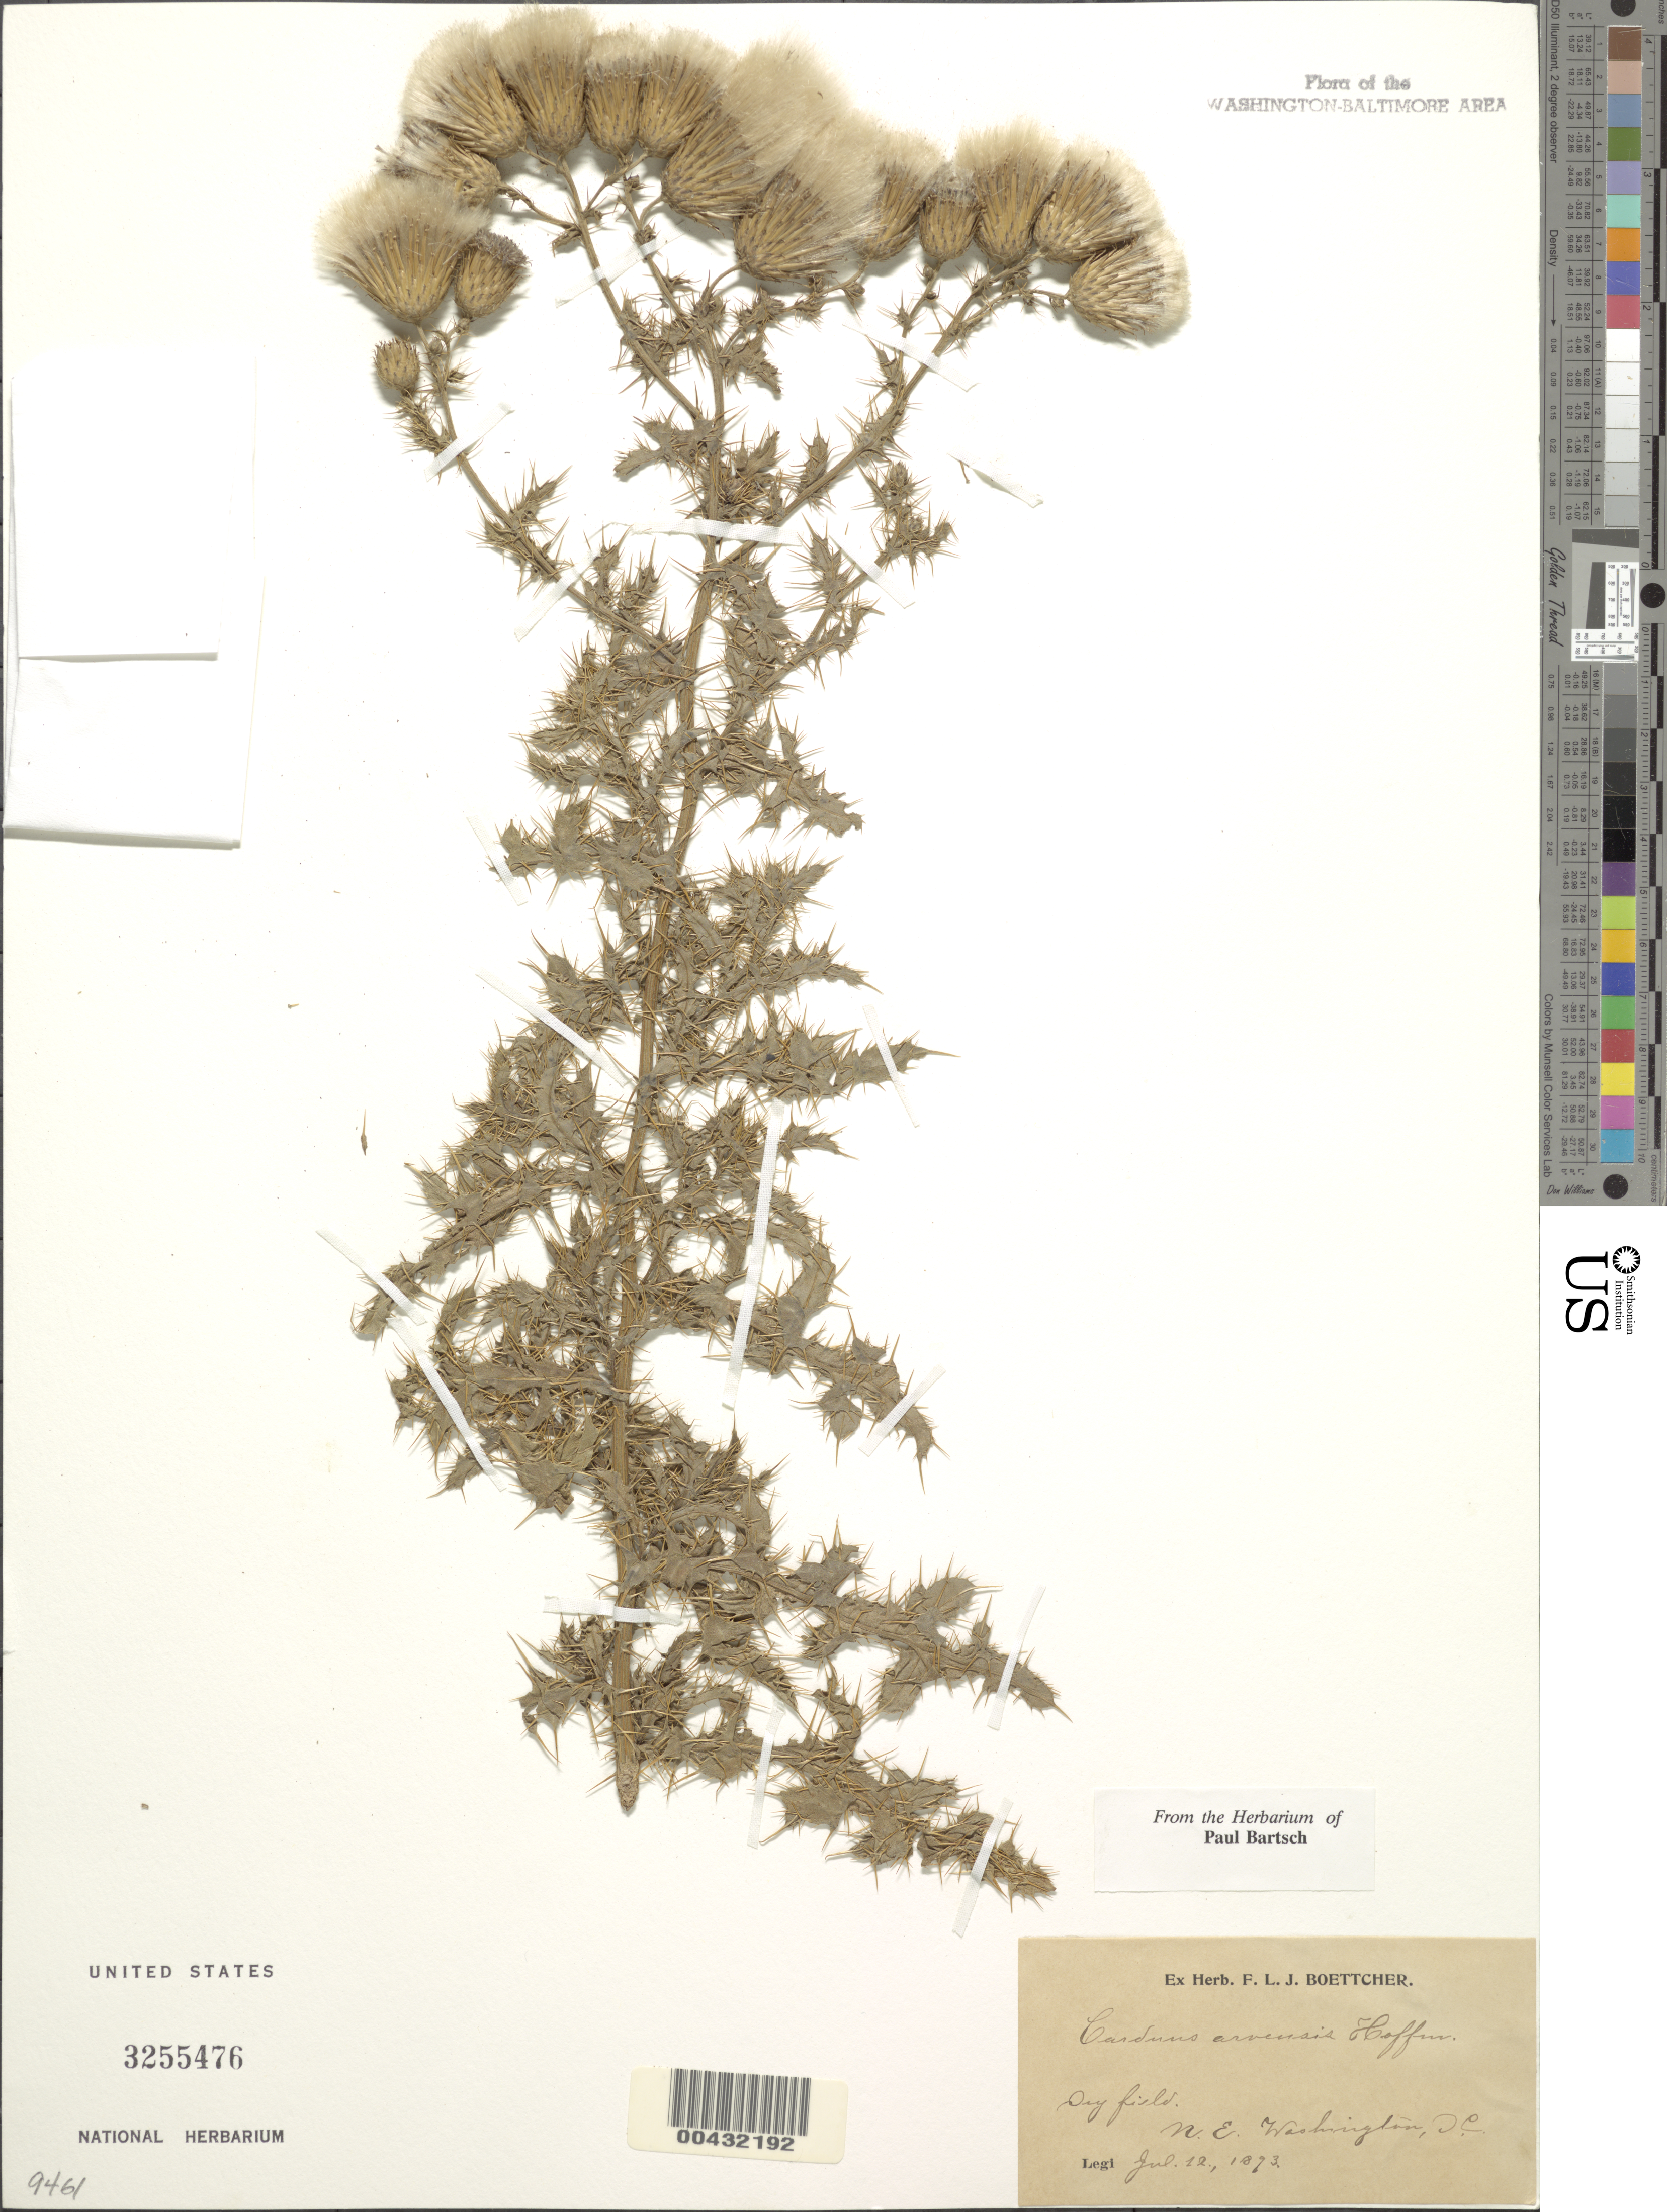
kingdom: Plantae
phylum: Tracheophyta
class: Magnoliopsida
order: Asterales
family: Asteraceae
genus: Carduus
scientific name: Carduus arvensis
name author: (L.) Robson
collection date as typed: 12 Jul 1893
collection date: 1893-07-12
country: United States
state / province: District of Columbia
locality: NE Washington DC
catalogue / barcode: US 3255476